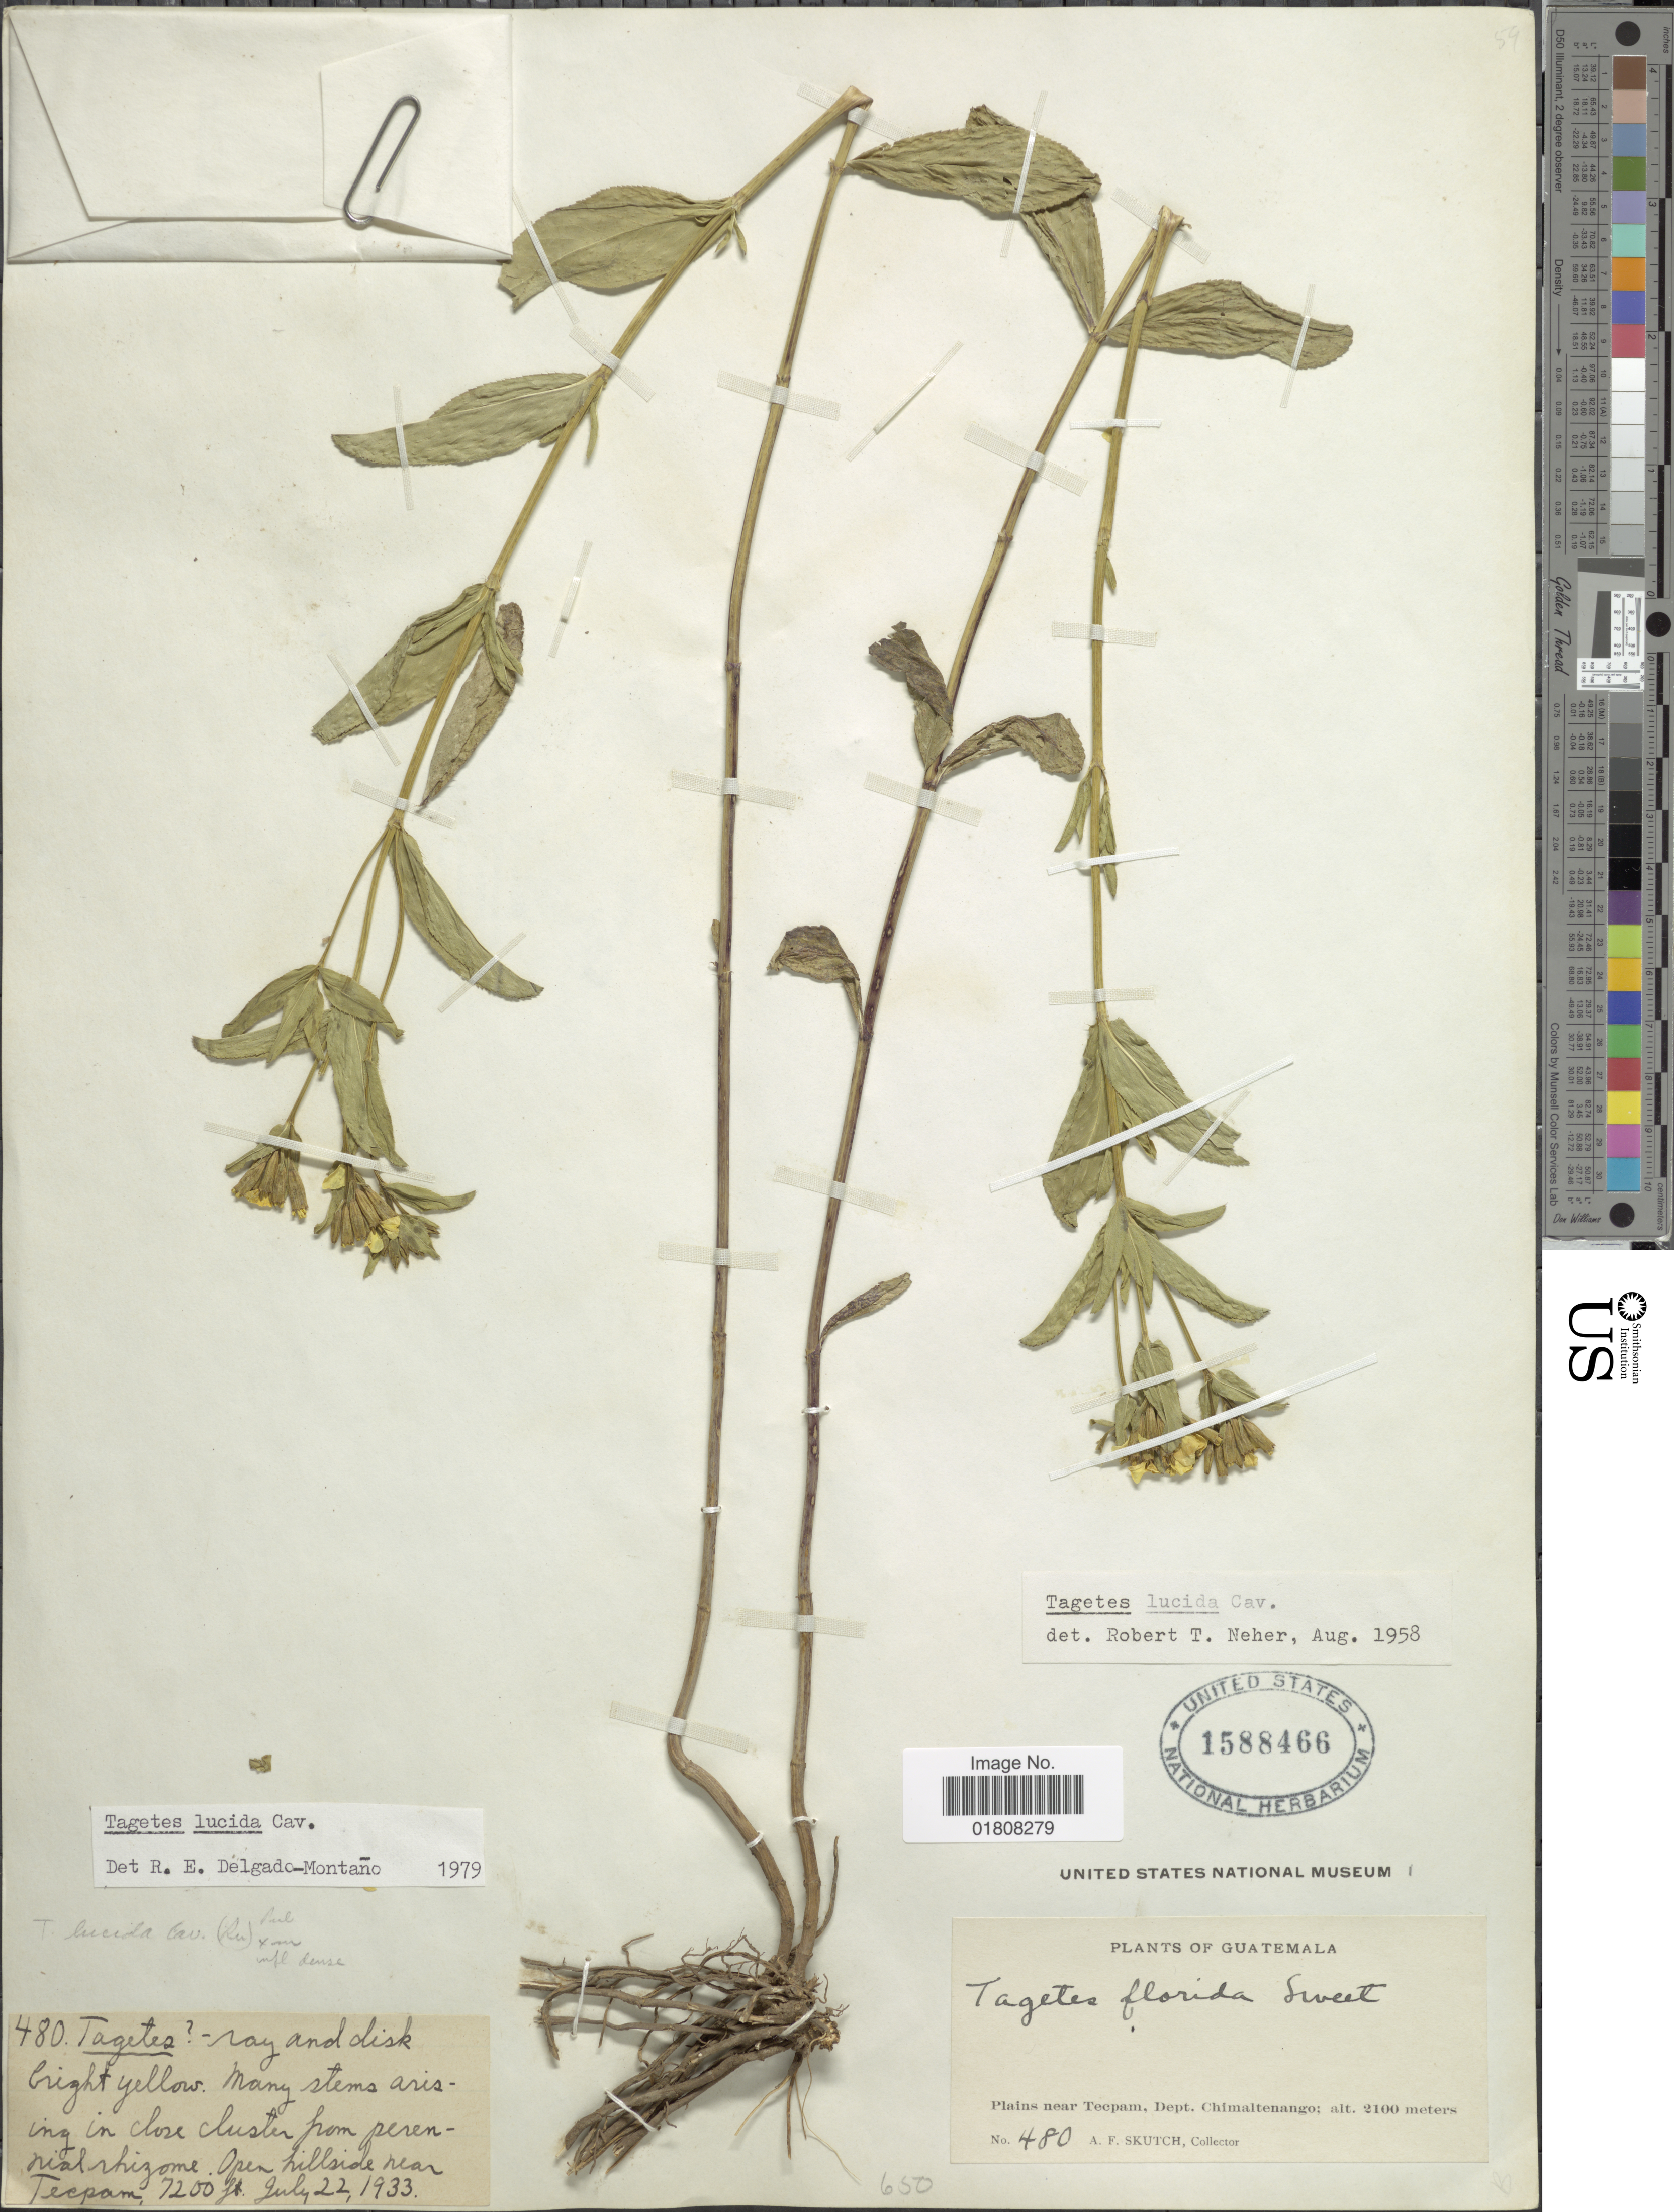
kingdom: Plantae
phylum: Tracheophyta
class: Magnoliopsida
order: Asterales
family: Asteraceae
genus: Tagetes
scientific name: Tagetes lucida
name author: Cav.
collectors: A. F. Skutch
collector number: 480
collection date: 1933-07-22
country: Guatemala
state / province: Chimaltenango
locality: Plains near Tecpam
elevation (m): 2100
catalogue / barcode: US 1588466